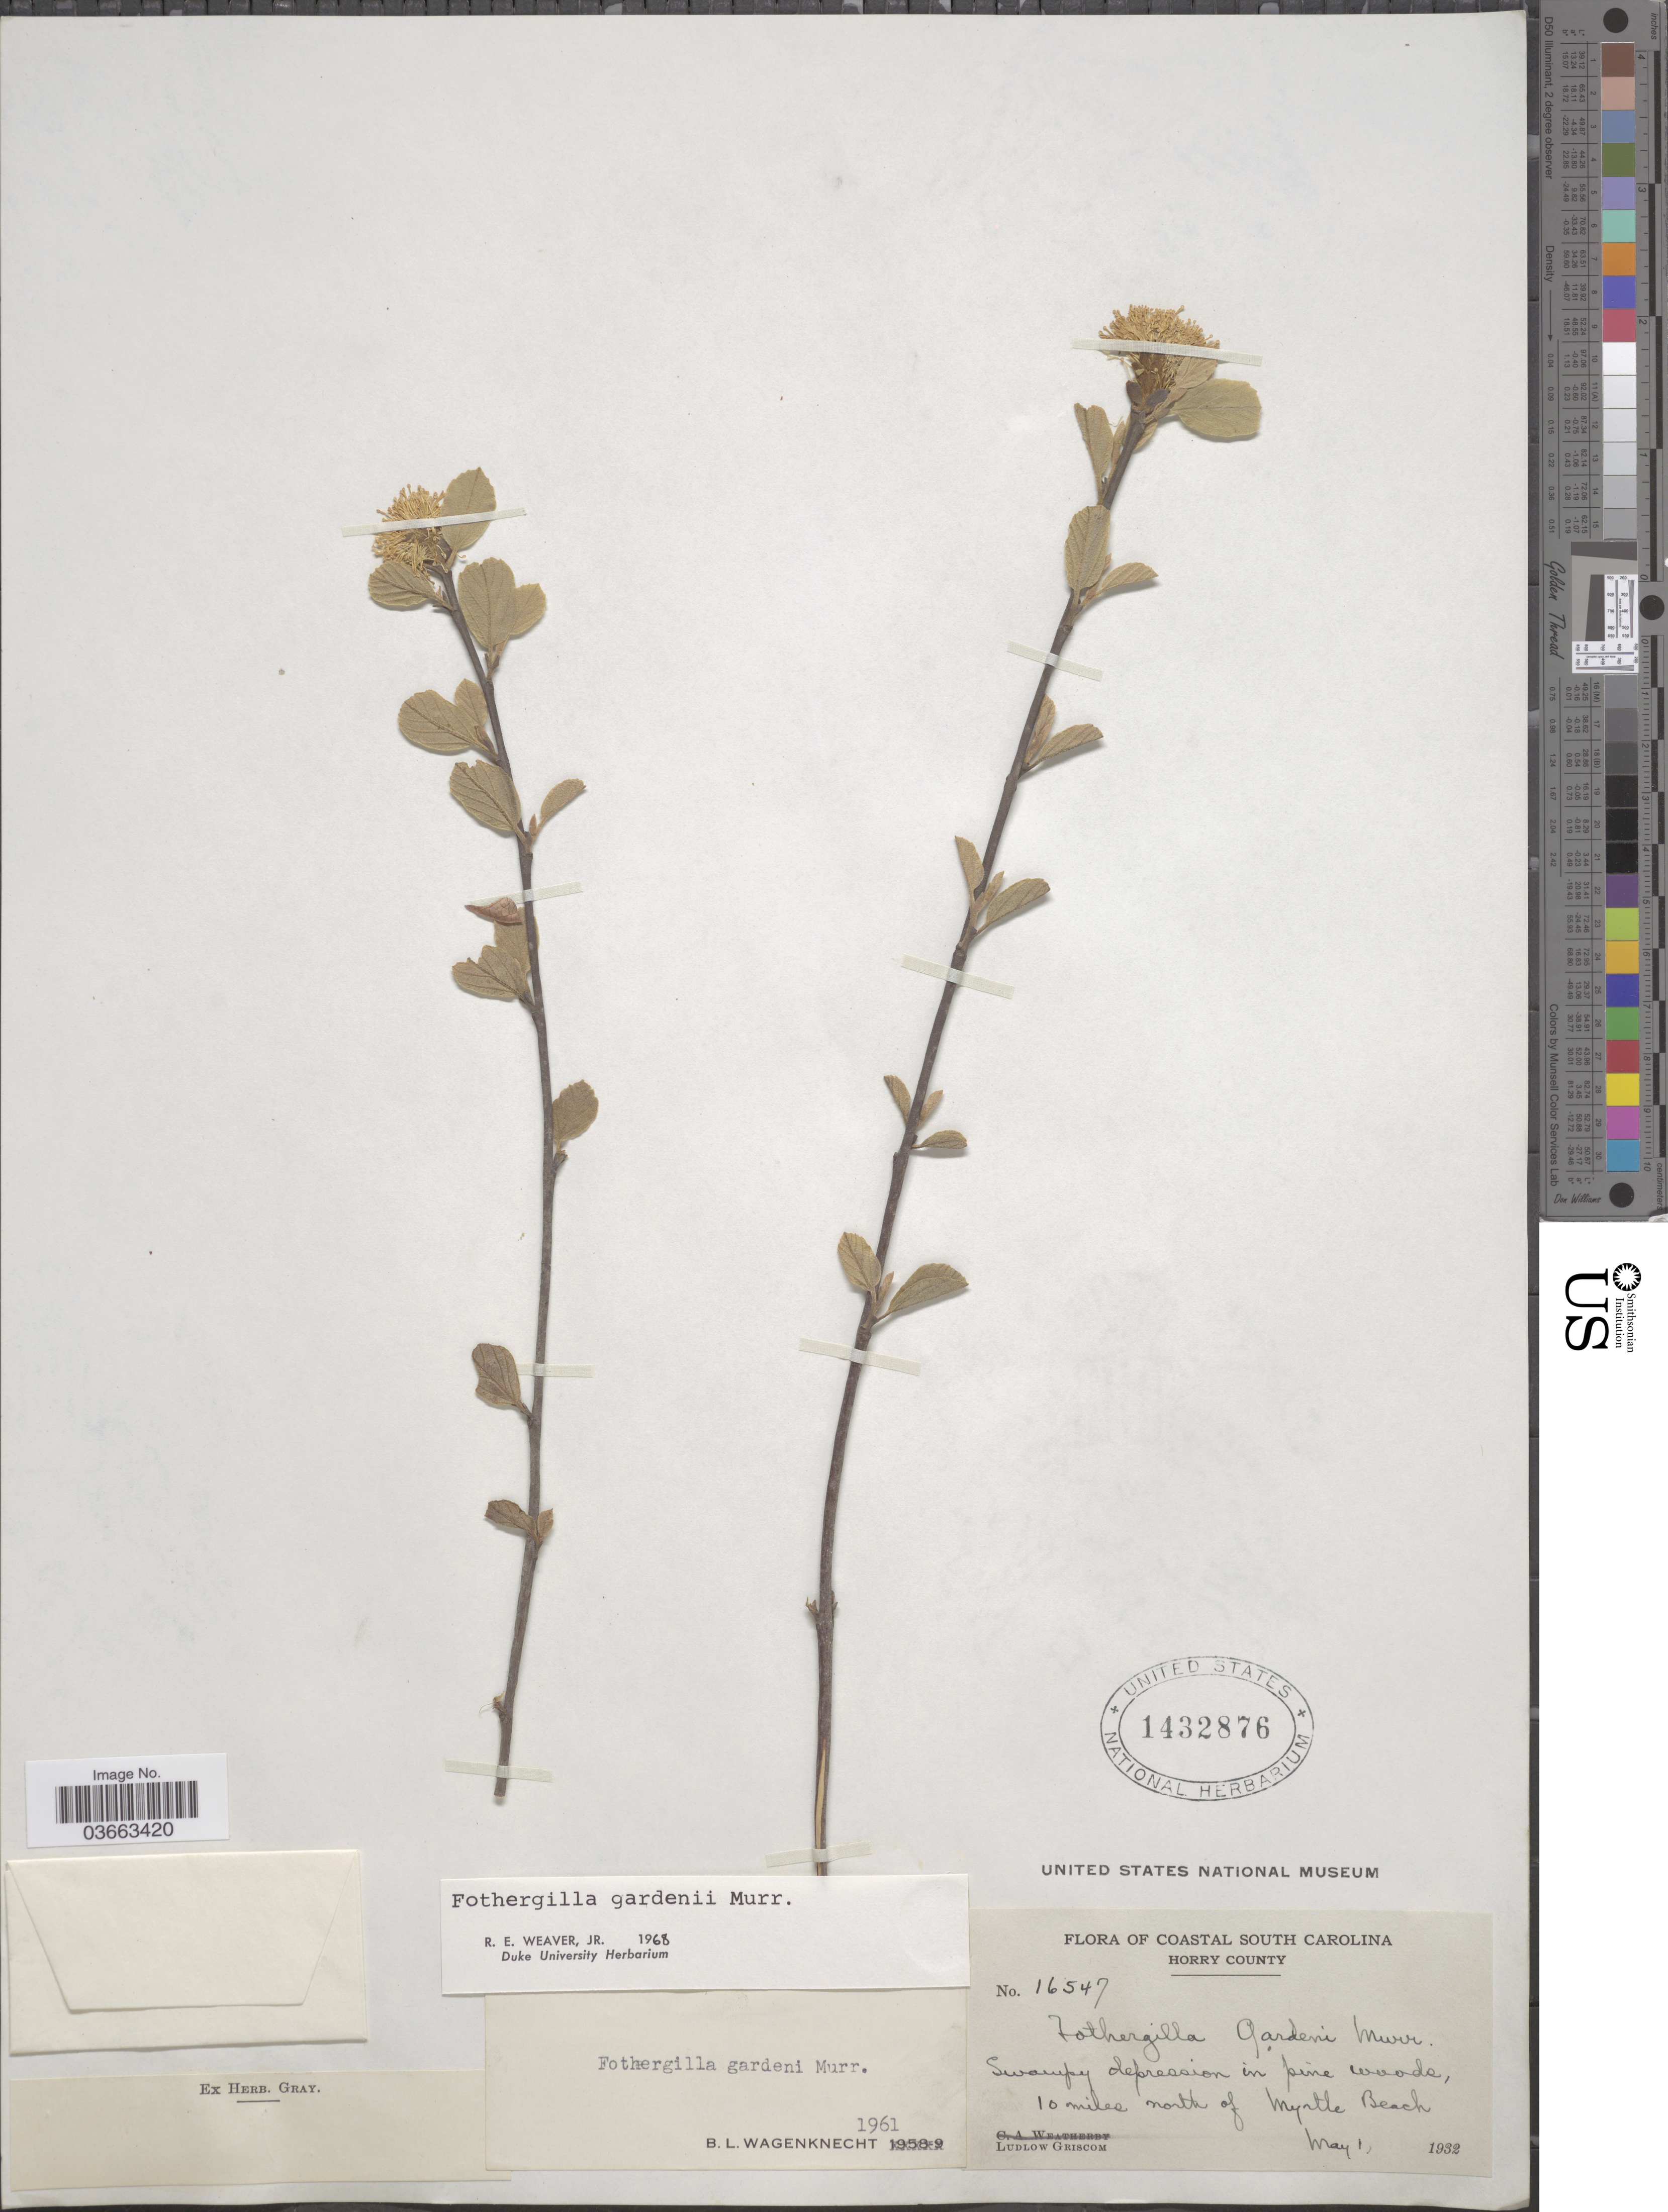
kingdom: Plantae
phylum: Tracheophyta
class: Magnoliopsida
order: Saxifragales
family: Hamamelidaceae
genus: Fothergilla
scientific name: Fothergilla gardenii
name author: L.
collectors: L. Griscom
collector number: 16547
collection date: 1932-05-01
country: United States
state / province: South Carolina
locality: Coastal South Carolina. Horry County. 10 miles north of Myrtle Beach.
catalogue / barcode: US 1432876